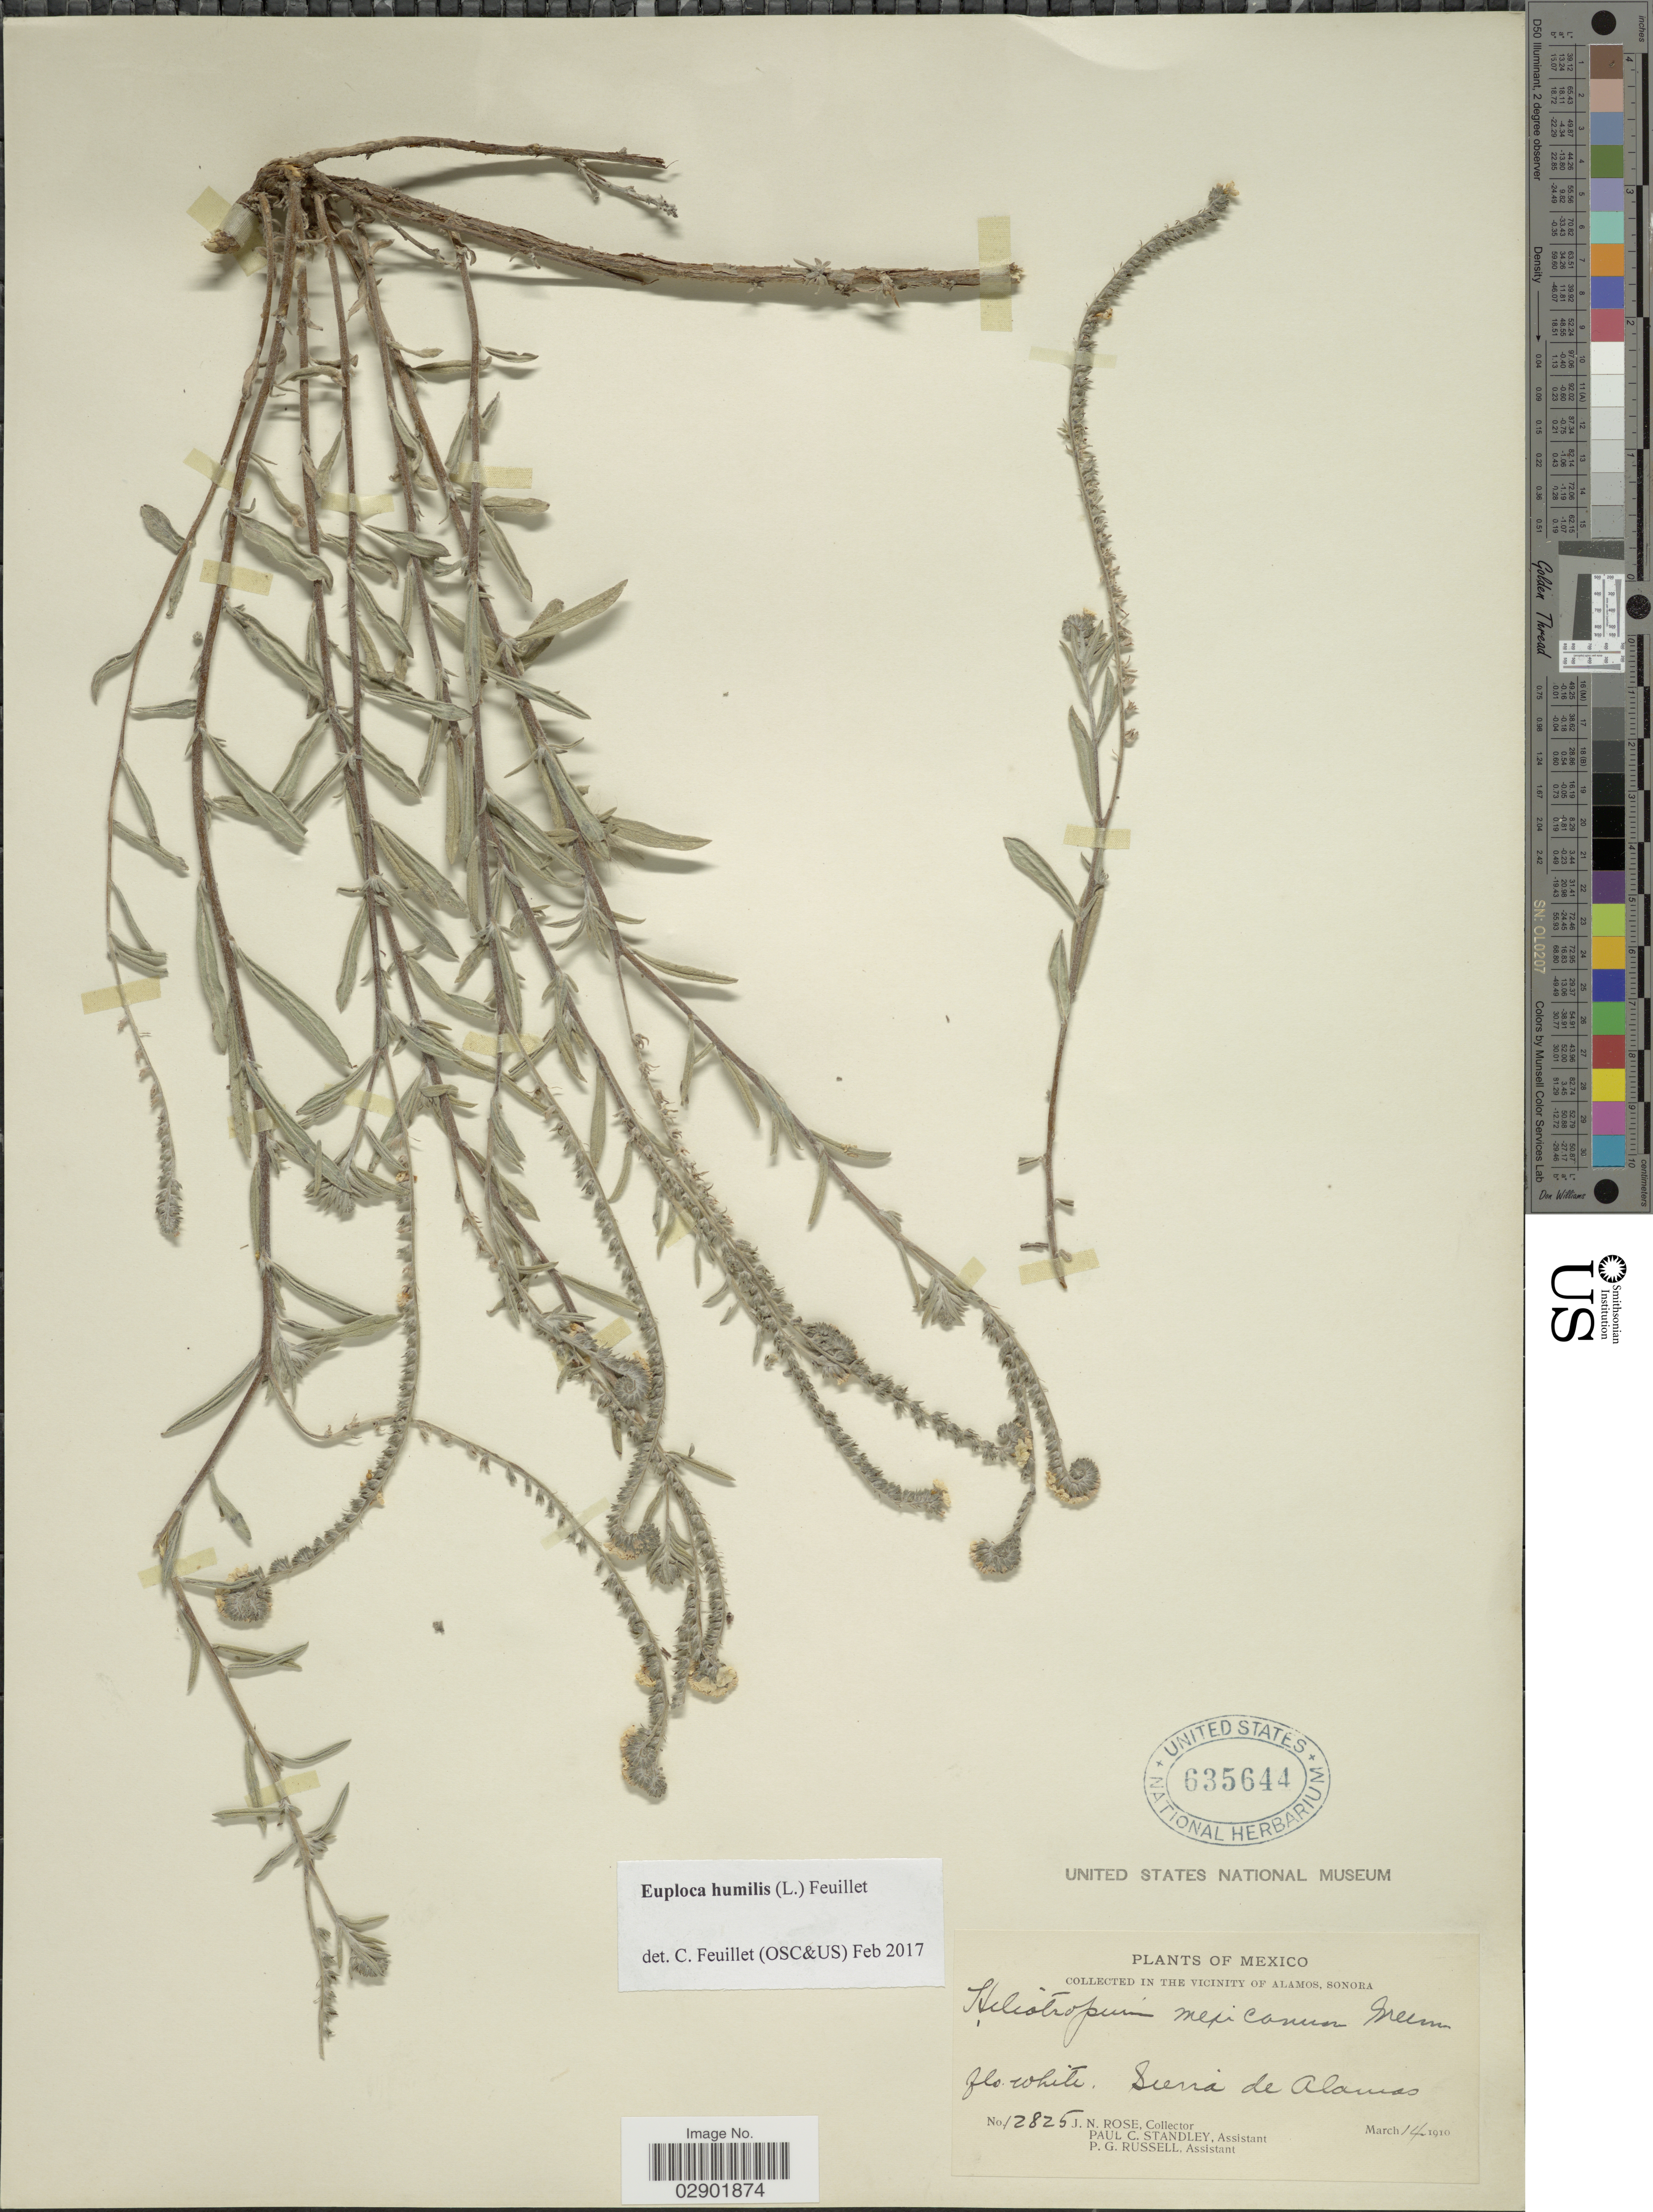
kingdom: Plantae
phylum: Tracheophyta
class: Magnoliopsida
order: Boraginales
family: Heliotropiaceae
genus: Euploca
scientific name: Euploca humilis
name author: (L.) Feuillet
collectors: J. N. Rose, P. C. Standley & P. G. Russell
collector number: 12825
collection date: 1910-03-14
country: Mexico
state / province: Sonora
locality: Vicinity of Alamos. Sierra de Alamos.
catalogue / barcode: US 635644